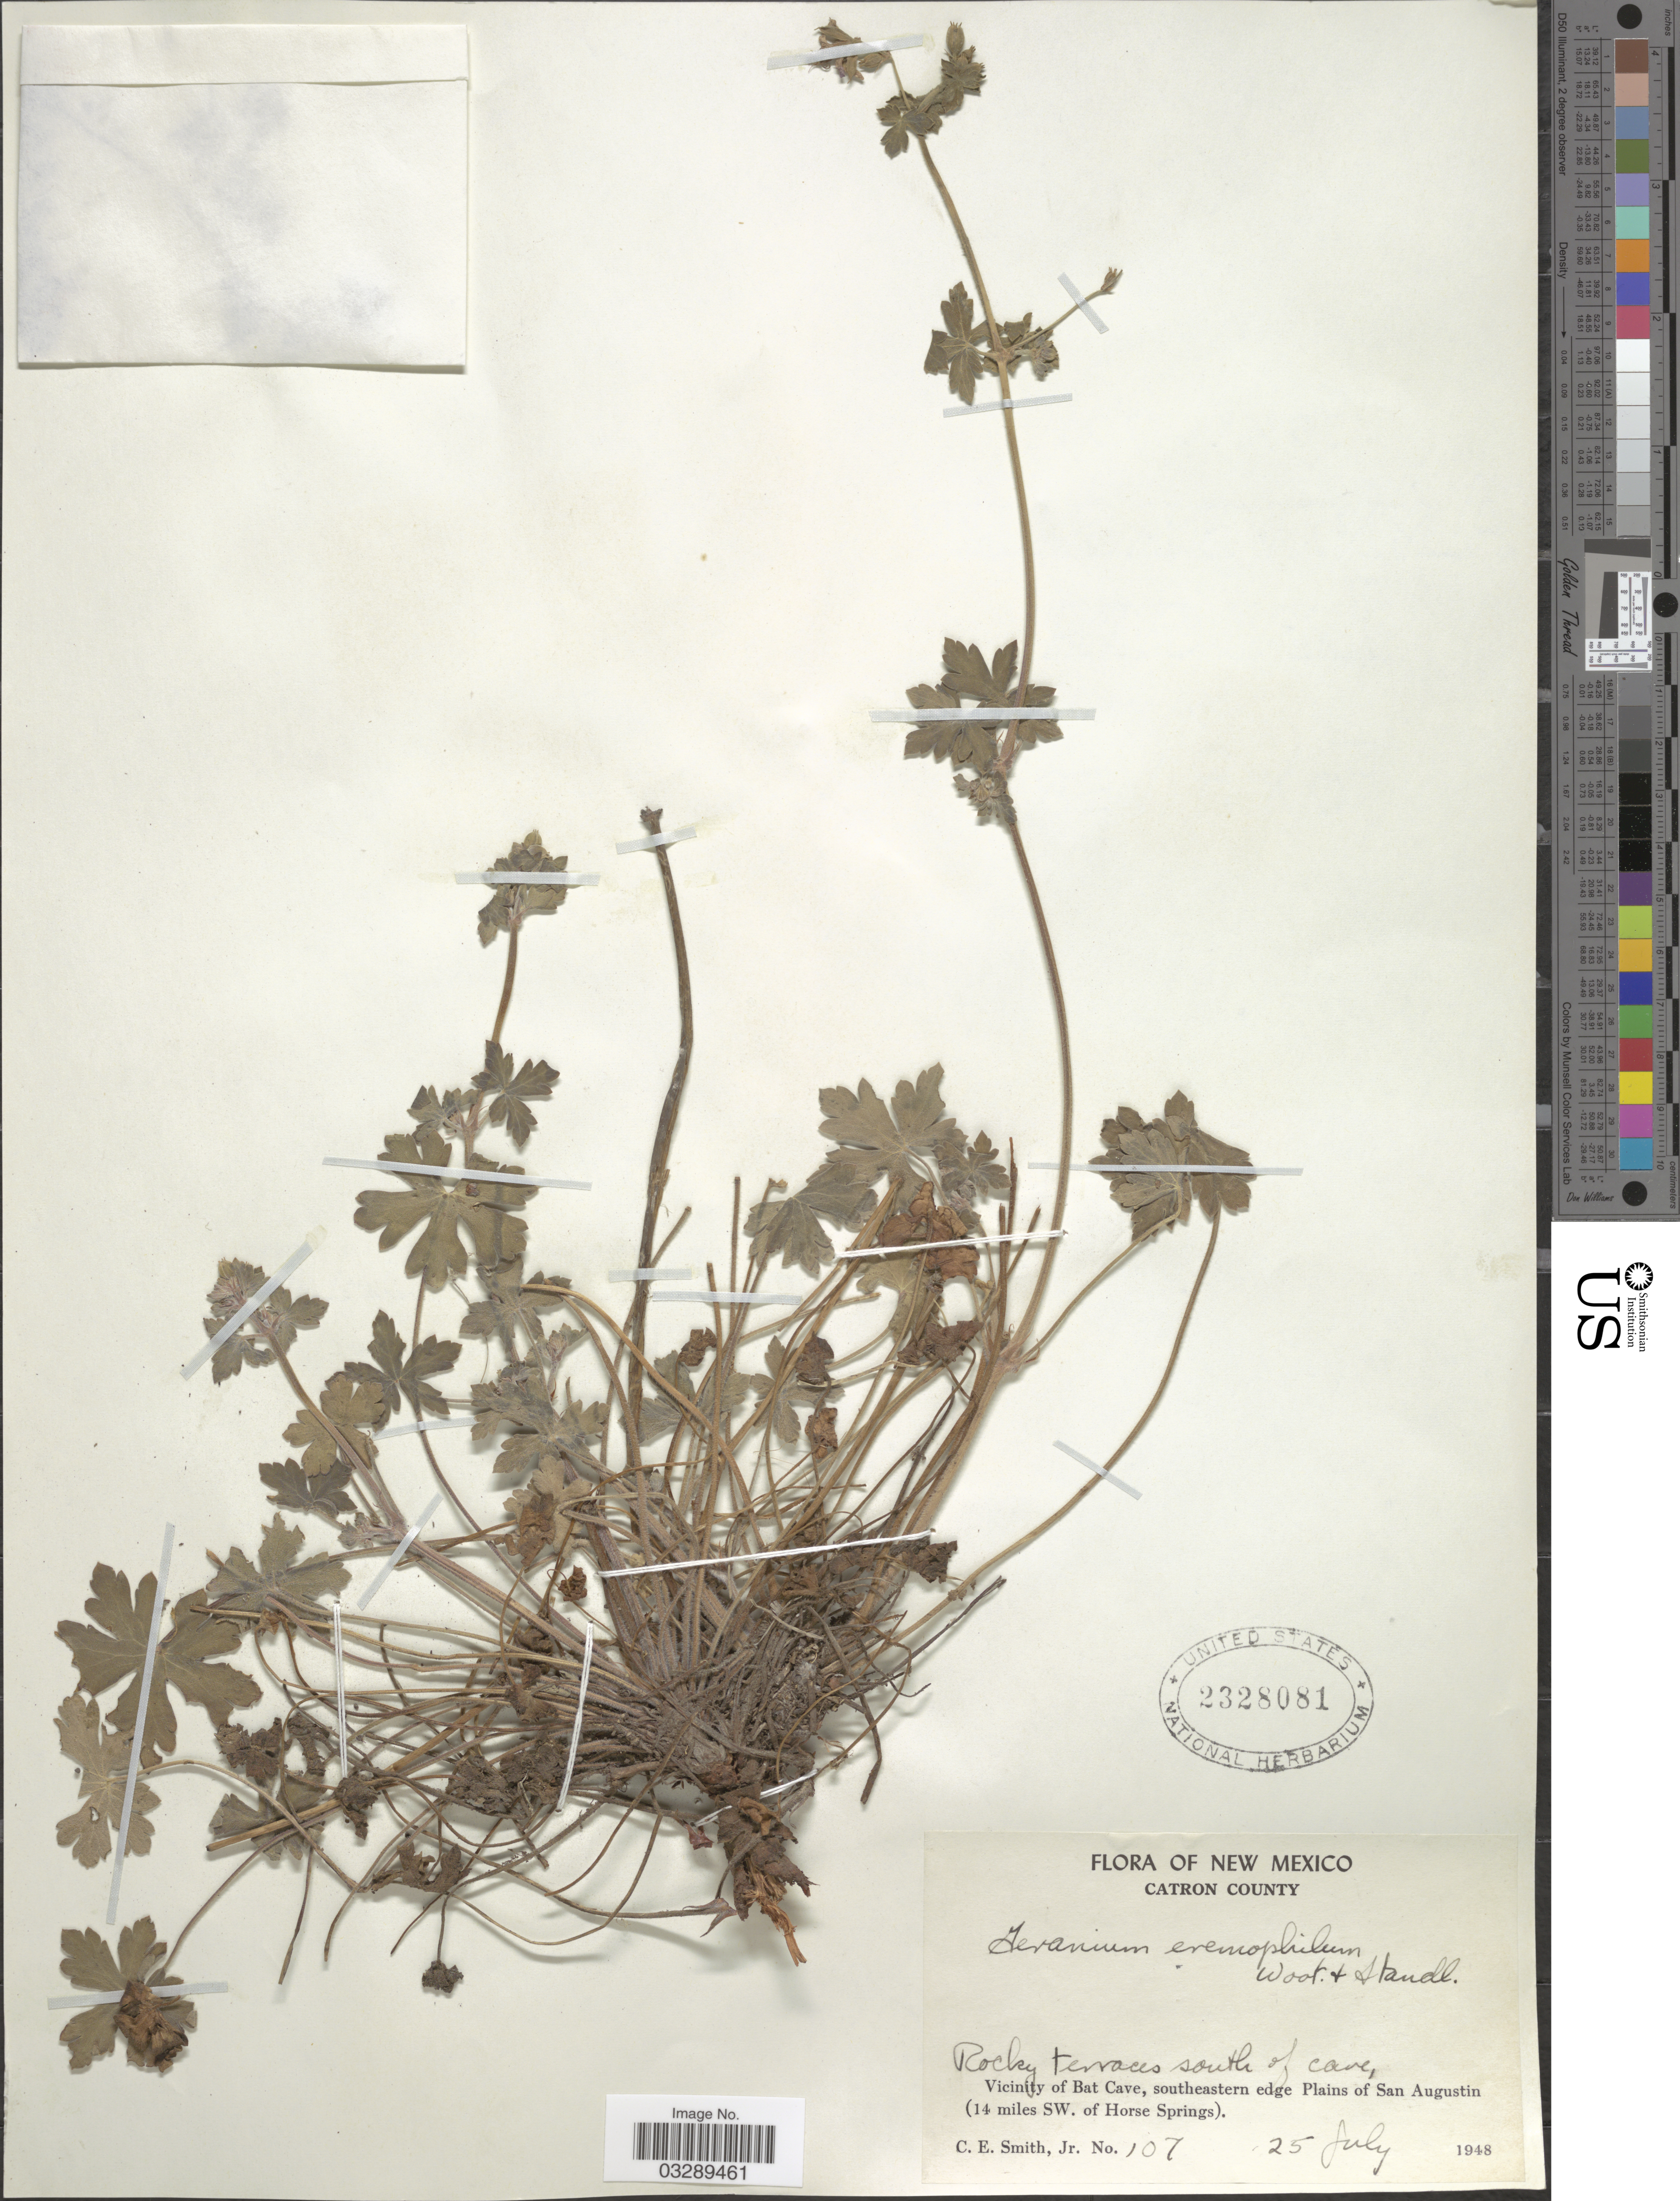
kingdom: Plantae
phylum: Tracheophyta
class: Magnoliopsida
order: Geraniales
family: Geraniaceae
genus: Geranium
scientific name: Geranium sp.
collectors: C. E. Smith Jr.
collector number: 107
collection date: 1948-07-25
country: United States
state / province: New Mexico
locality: Catron County. Rocky terraces south of cave, Vicinity of Bat Cave, southeastern edge Plains of San Augustin (14 miles SW. of Horse Springs).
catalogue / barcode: US 2328081